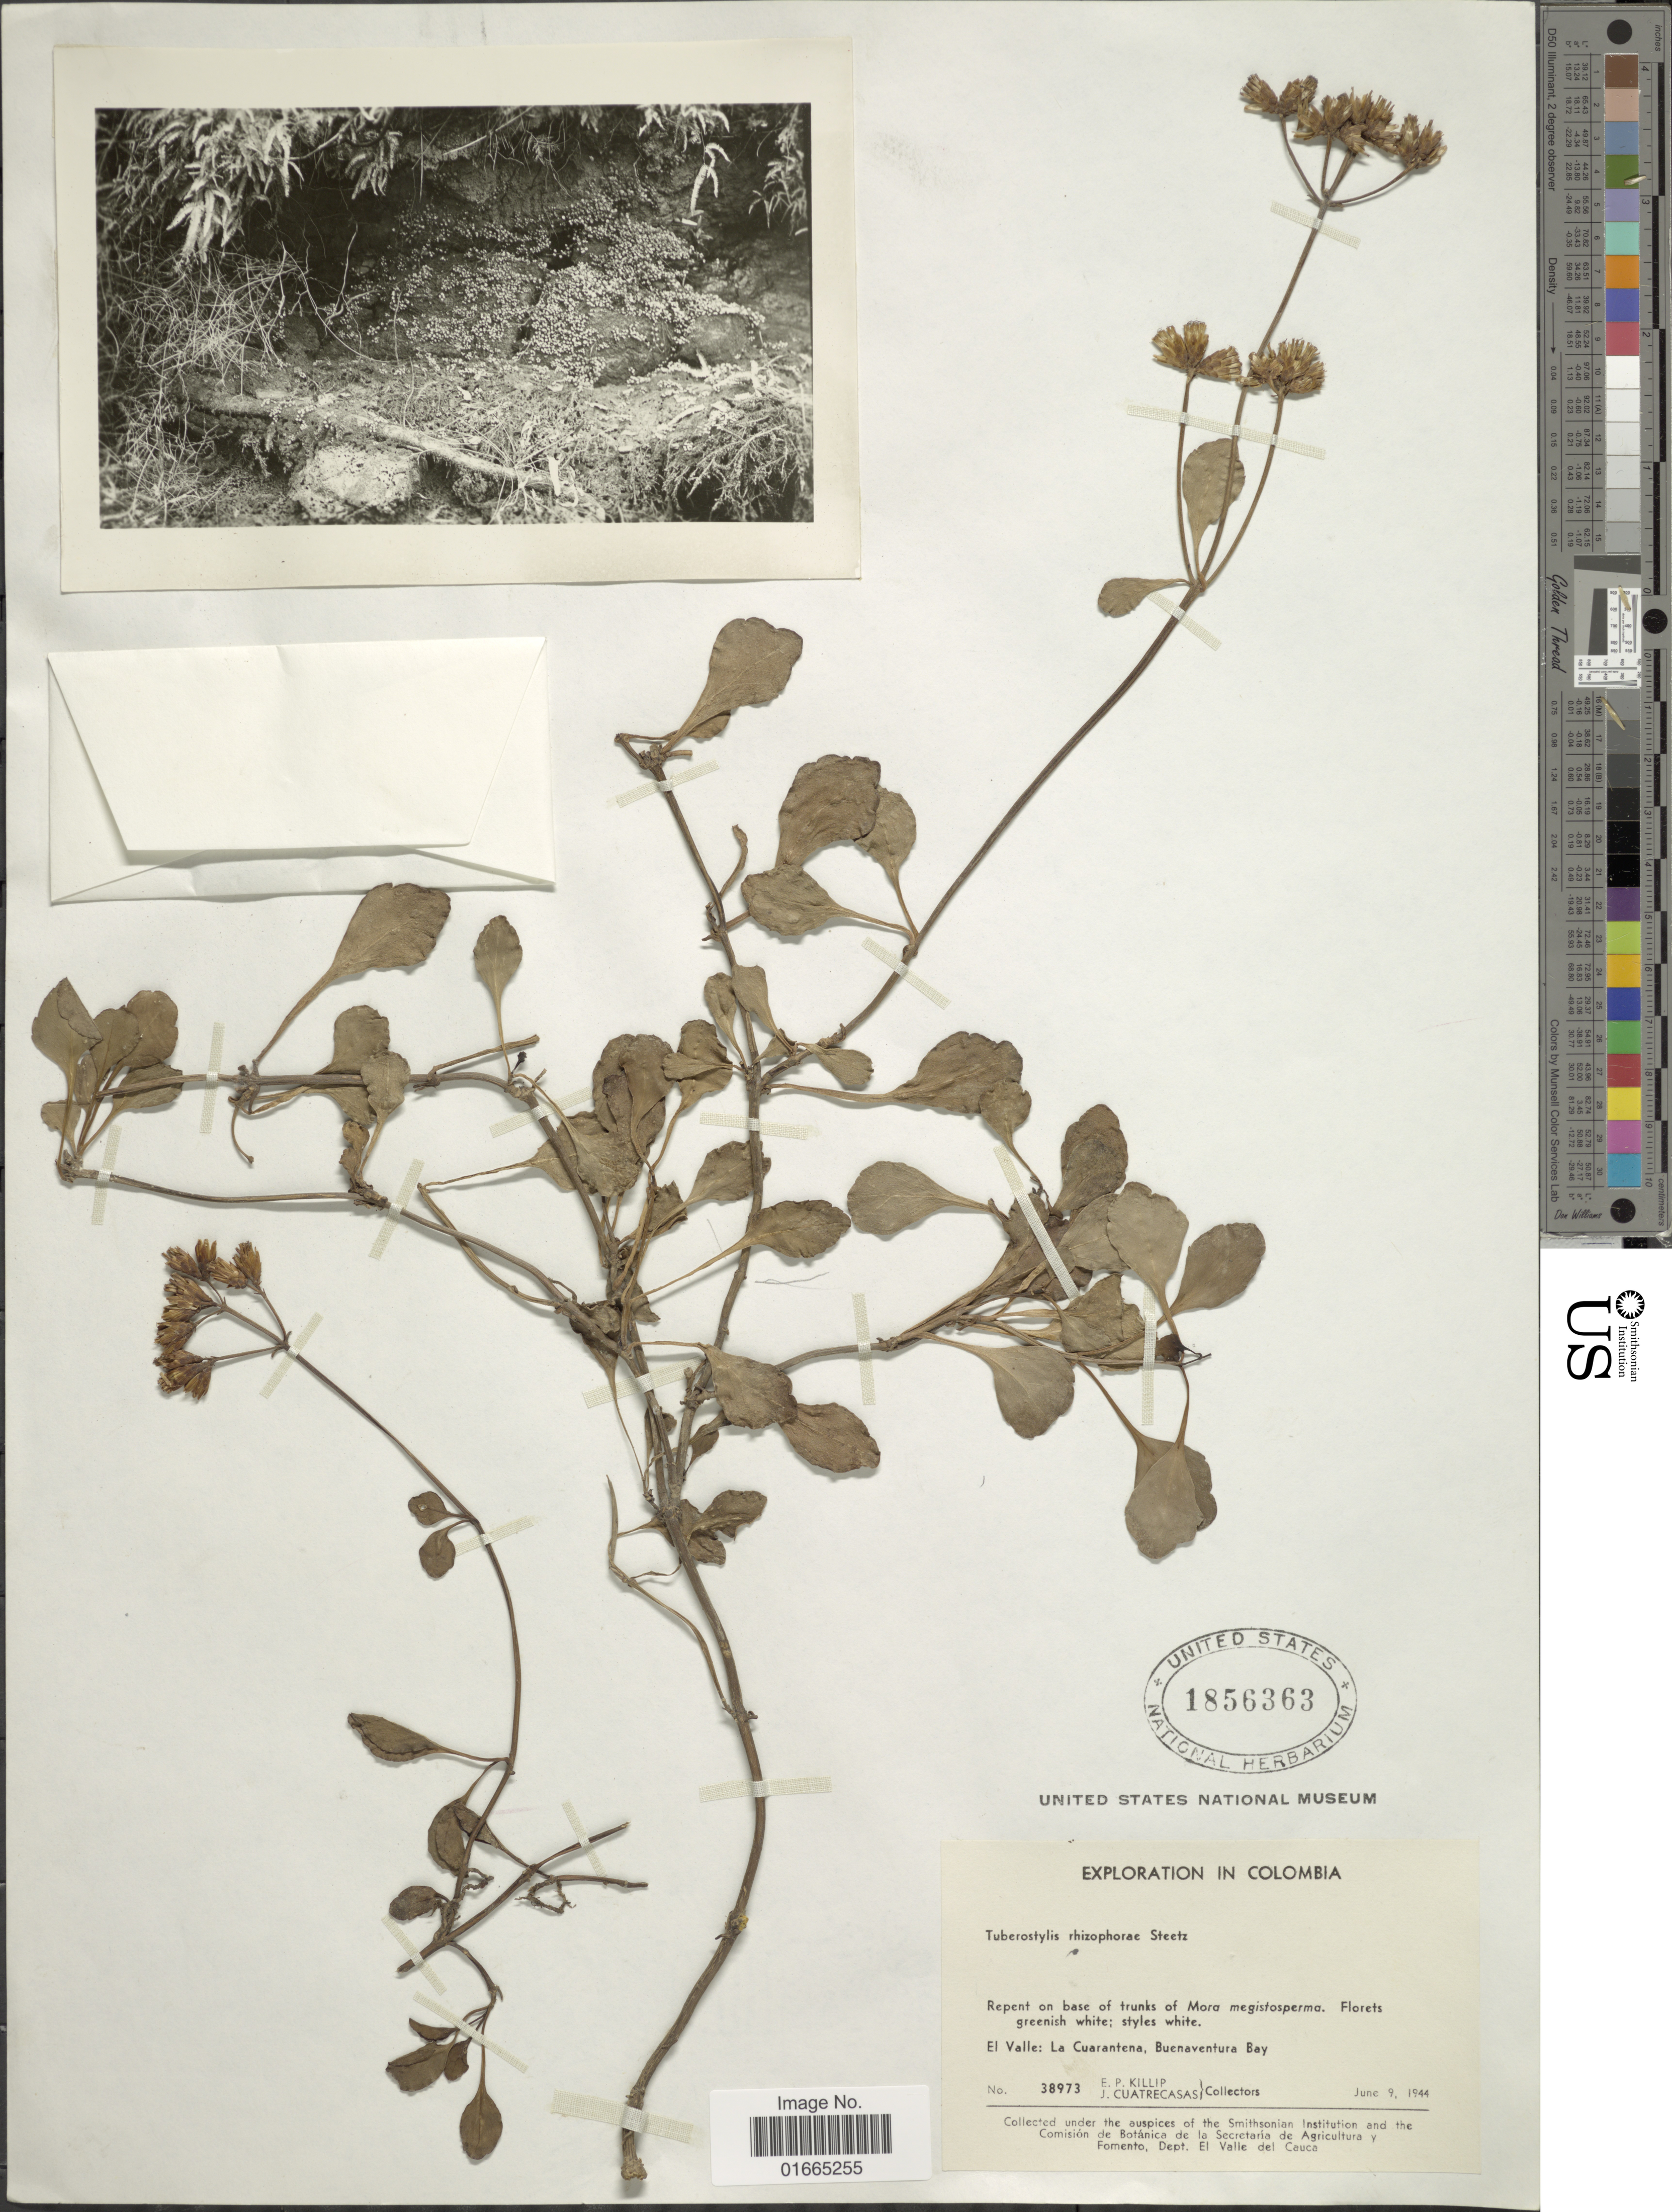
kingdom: Plantae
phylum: Tracheophyta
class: Magnoliopsida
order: Asterales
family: Asteraceae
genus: Tuberostylis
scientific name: Tuberostylis rhizophorae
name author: Steetz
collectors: E. P. Killip & J. Cuatrecasas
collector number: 38973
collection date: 1944-06-09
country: Colombia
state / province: Valle del Cauca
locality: El Valle: La Cuarantena, Buenaventura Bay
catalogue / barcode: US 1856363